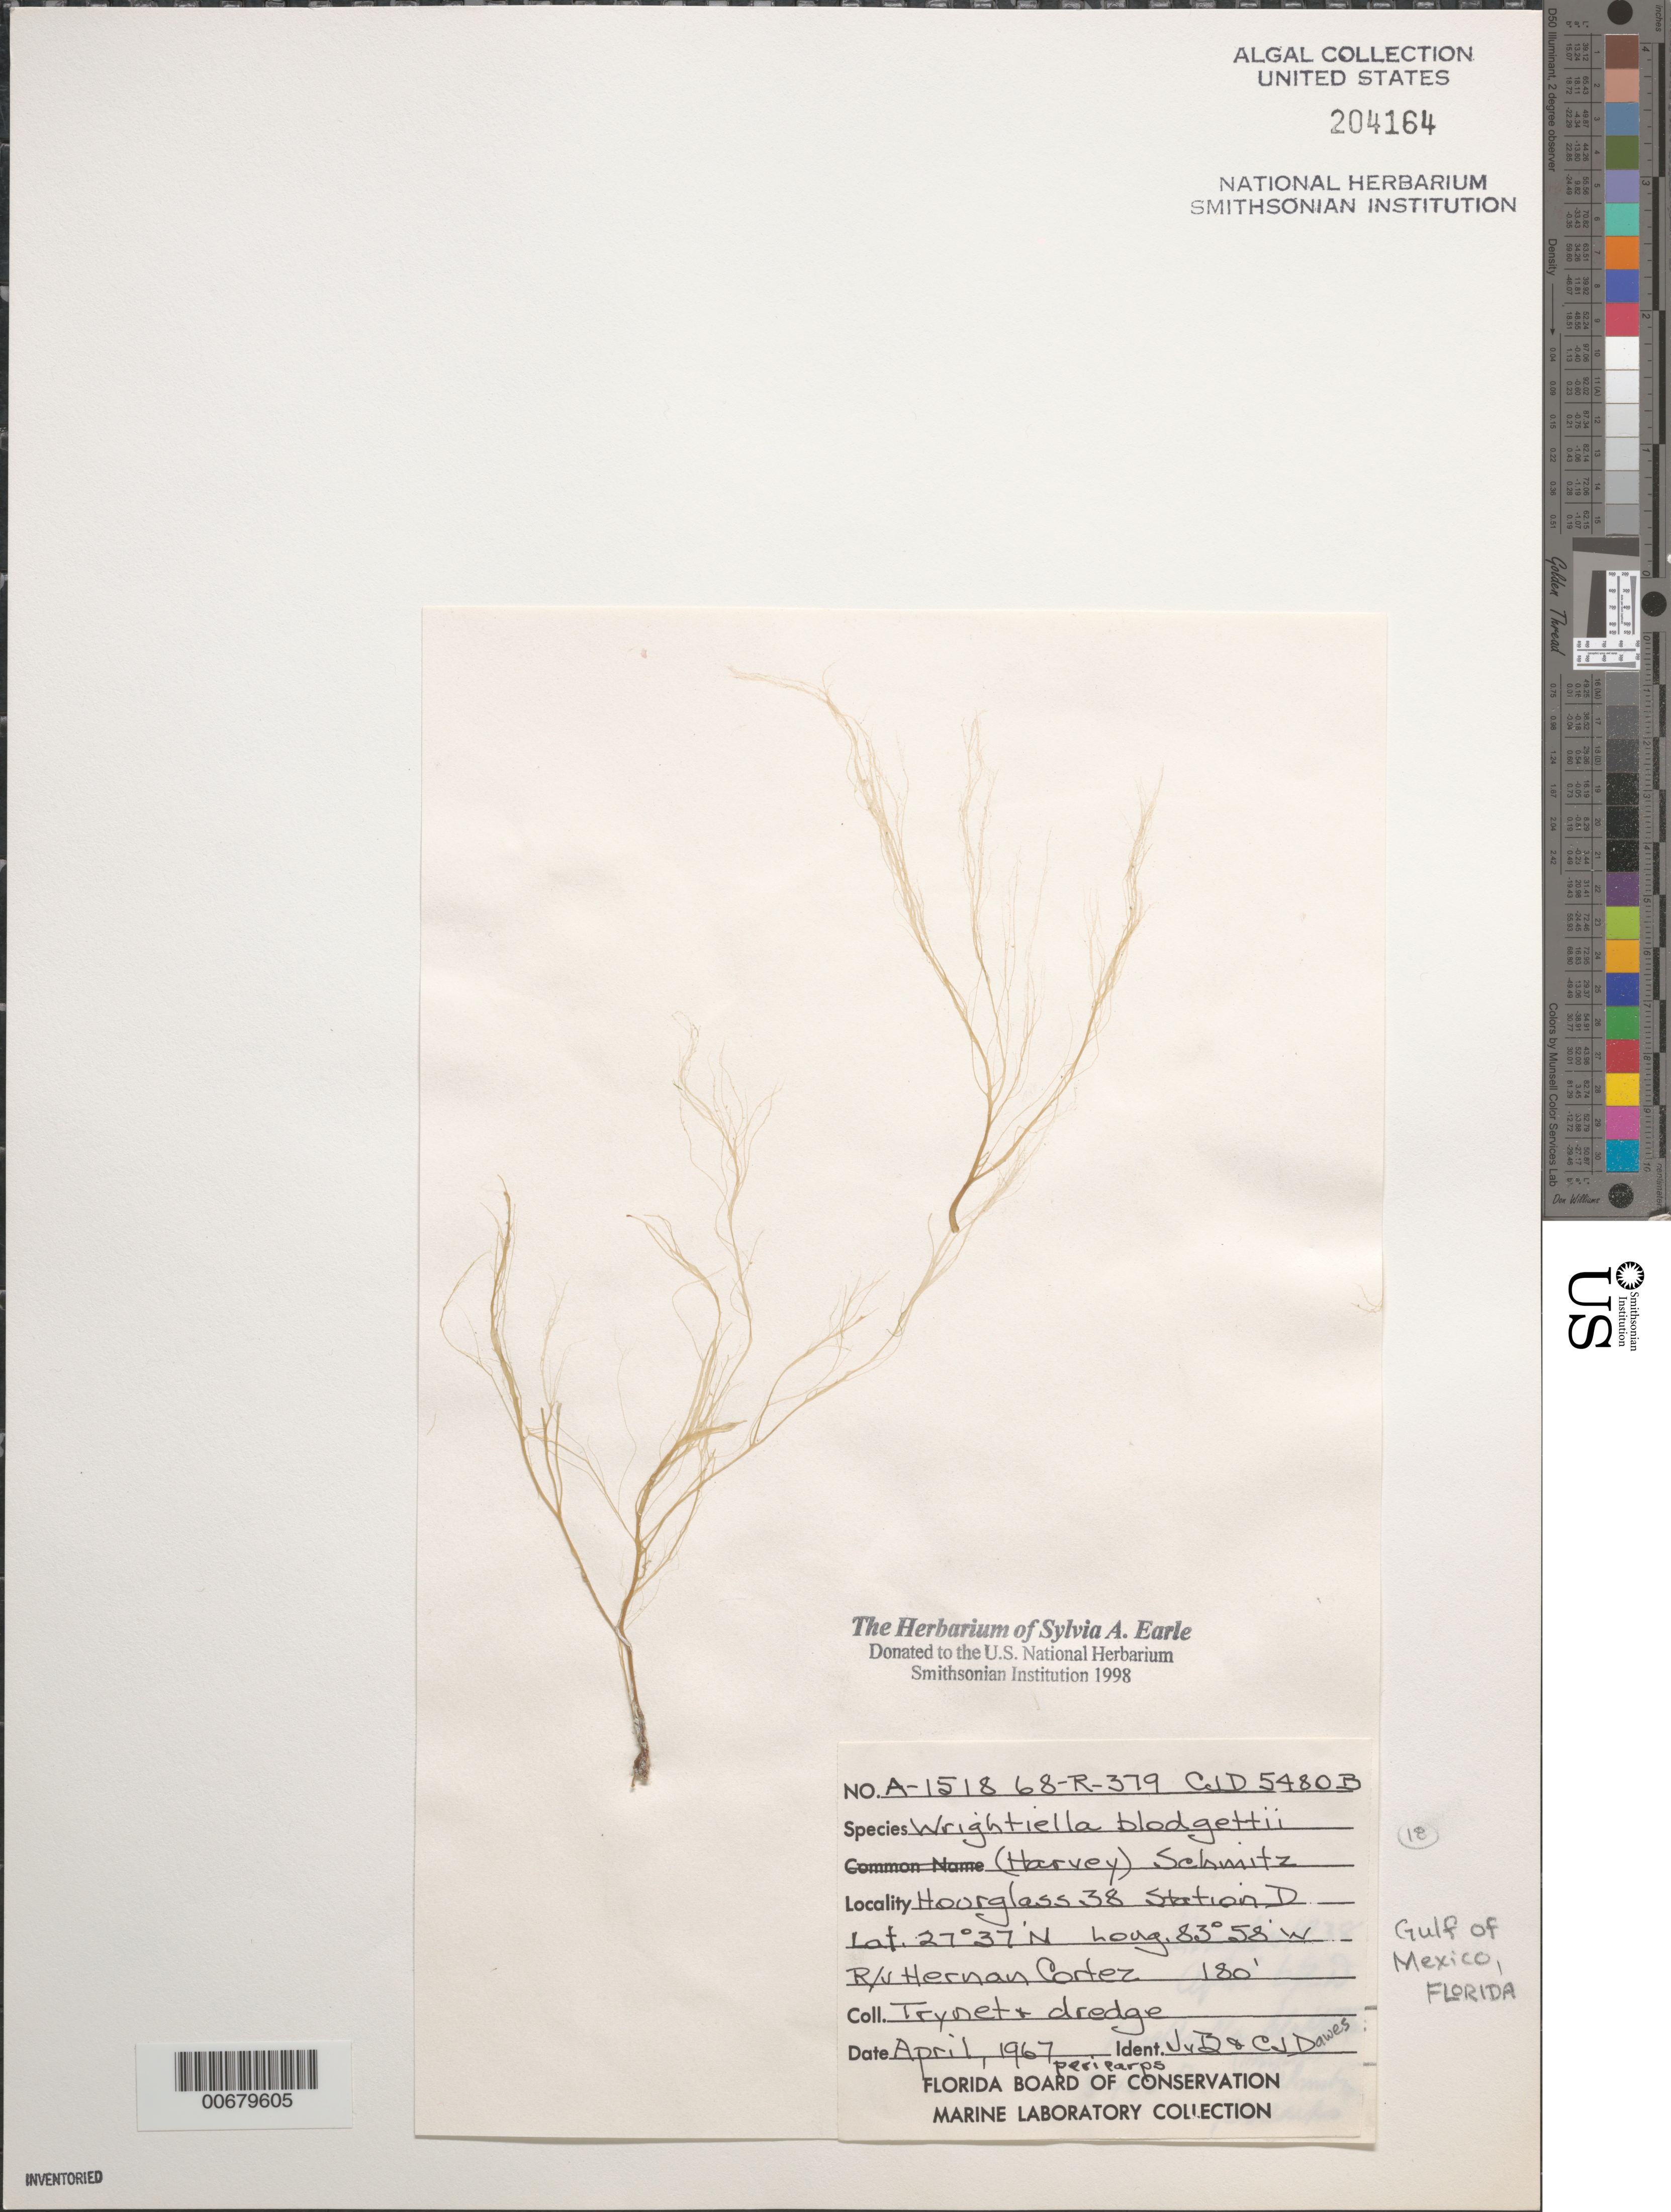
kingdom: Plantae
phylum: Rhodophyta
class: Florideophyceae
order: Ceramiales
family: Rhodomelaceae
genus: Wrightiella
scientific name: Wrightiella blodgettii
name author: (Harv.) F. Schmitz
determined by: Dawes, C. J.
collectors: C. Dawes & J. Van B.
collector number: CJD 5480B & A-1518 68-R-379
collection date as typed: Apr 1967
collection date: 1967-04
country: United States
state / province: Florida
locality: Gulf of Mexico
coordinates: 27 37" N, 83 58" W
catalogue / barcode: US 204164